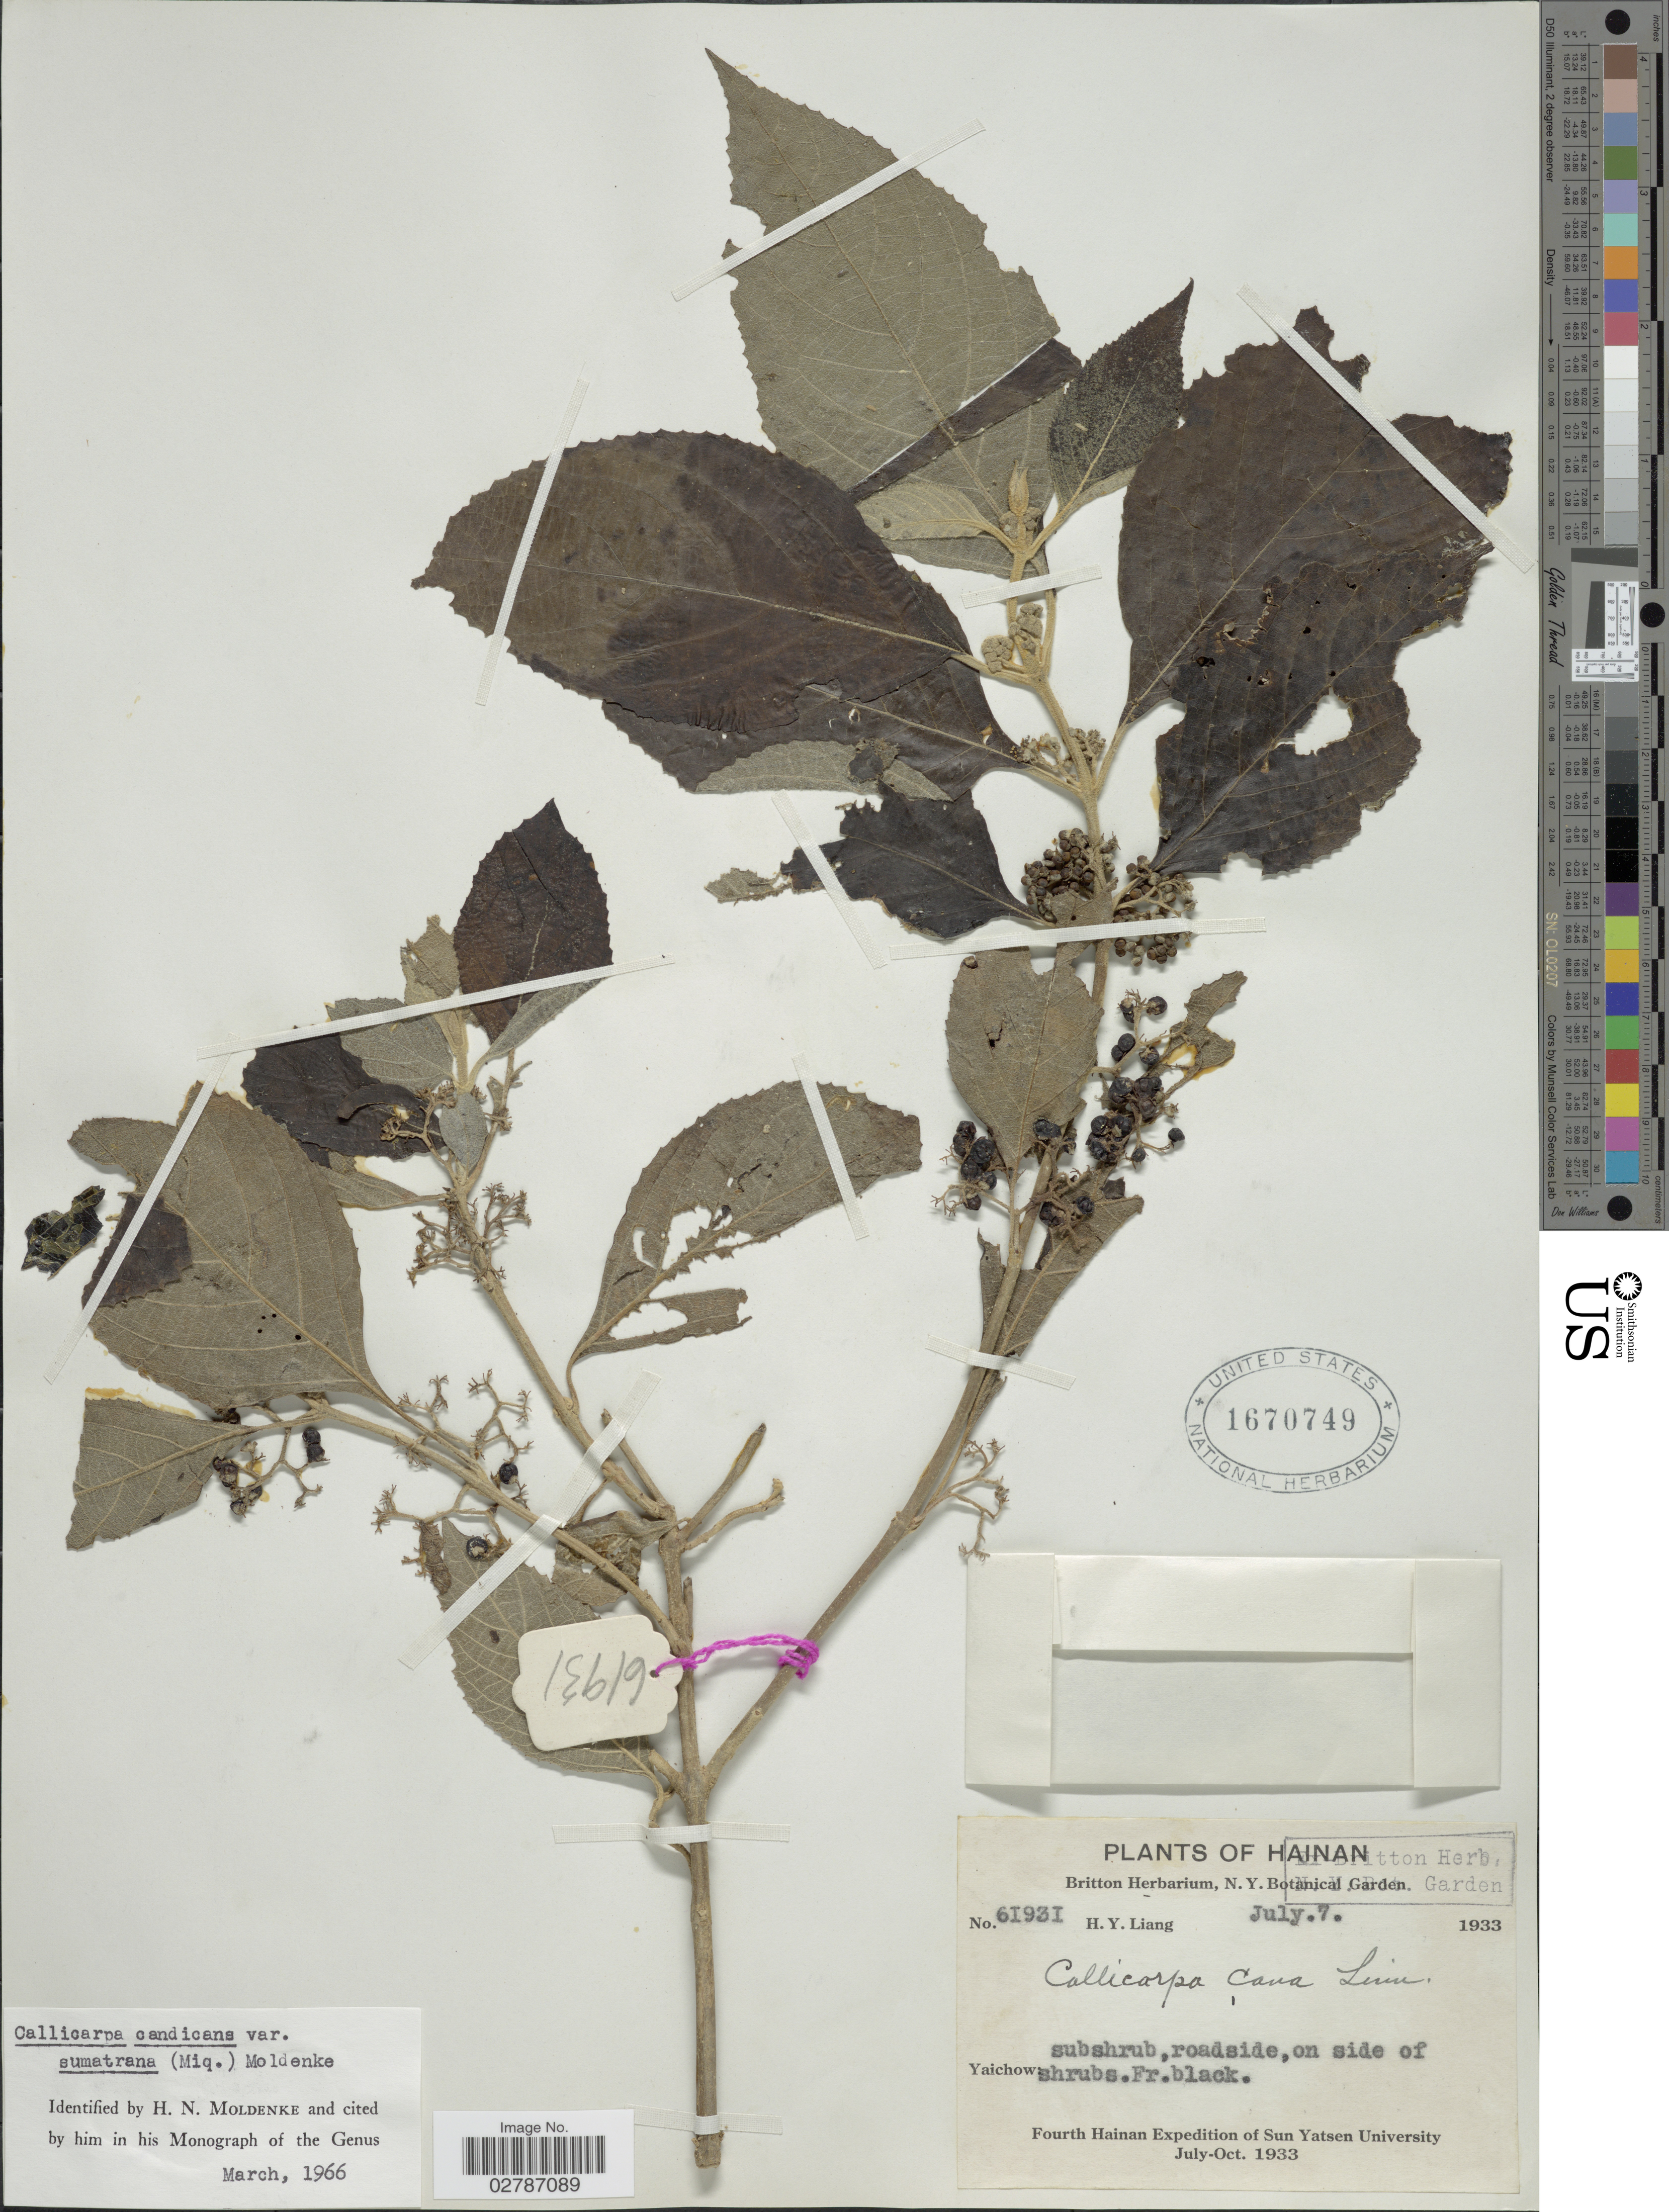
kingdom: Plantae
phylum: Tracheophyta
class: Magnoliopsida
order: Lamiales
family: Lamiaceae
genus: Callicarpa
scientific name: Callicarpa candicans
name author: (Burm. f.) Hochr.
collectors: H. Y. Liang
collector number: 61931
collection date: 1933-07-07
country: China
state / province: Hainan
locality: Yaichow: roadside, on side of shrubs.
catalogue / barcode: US 1670749